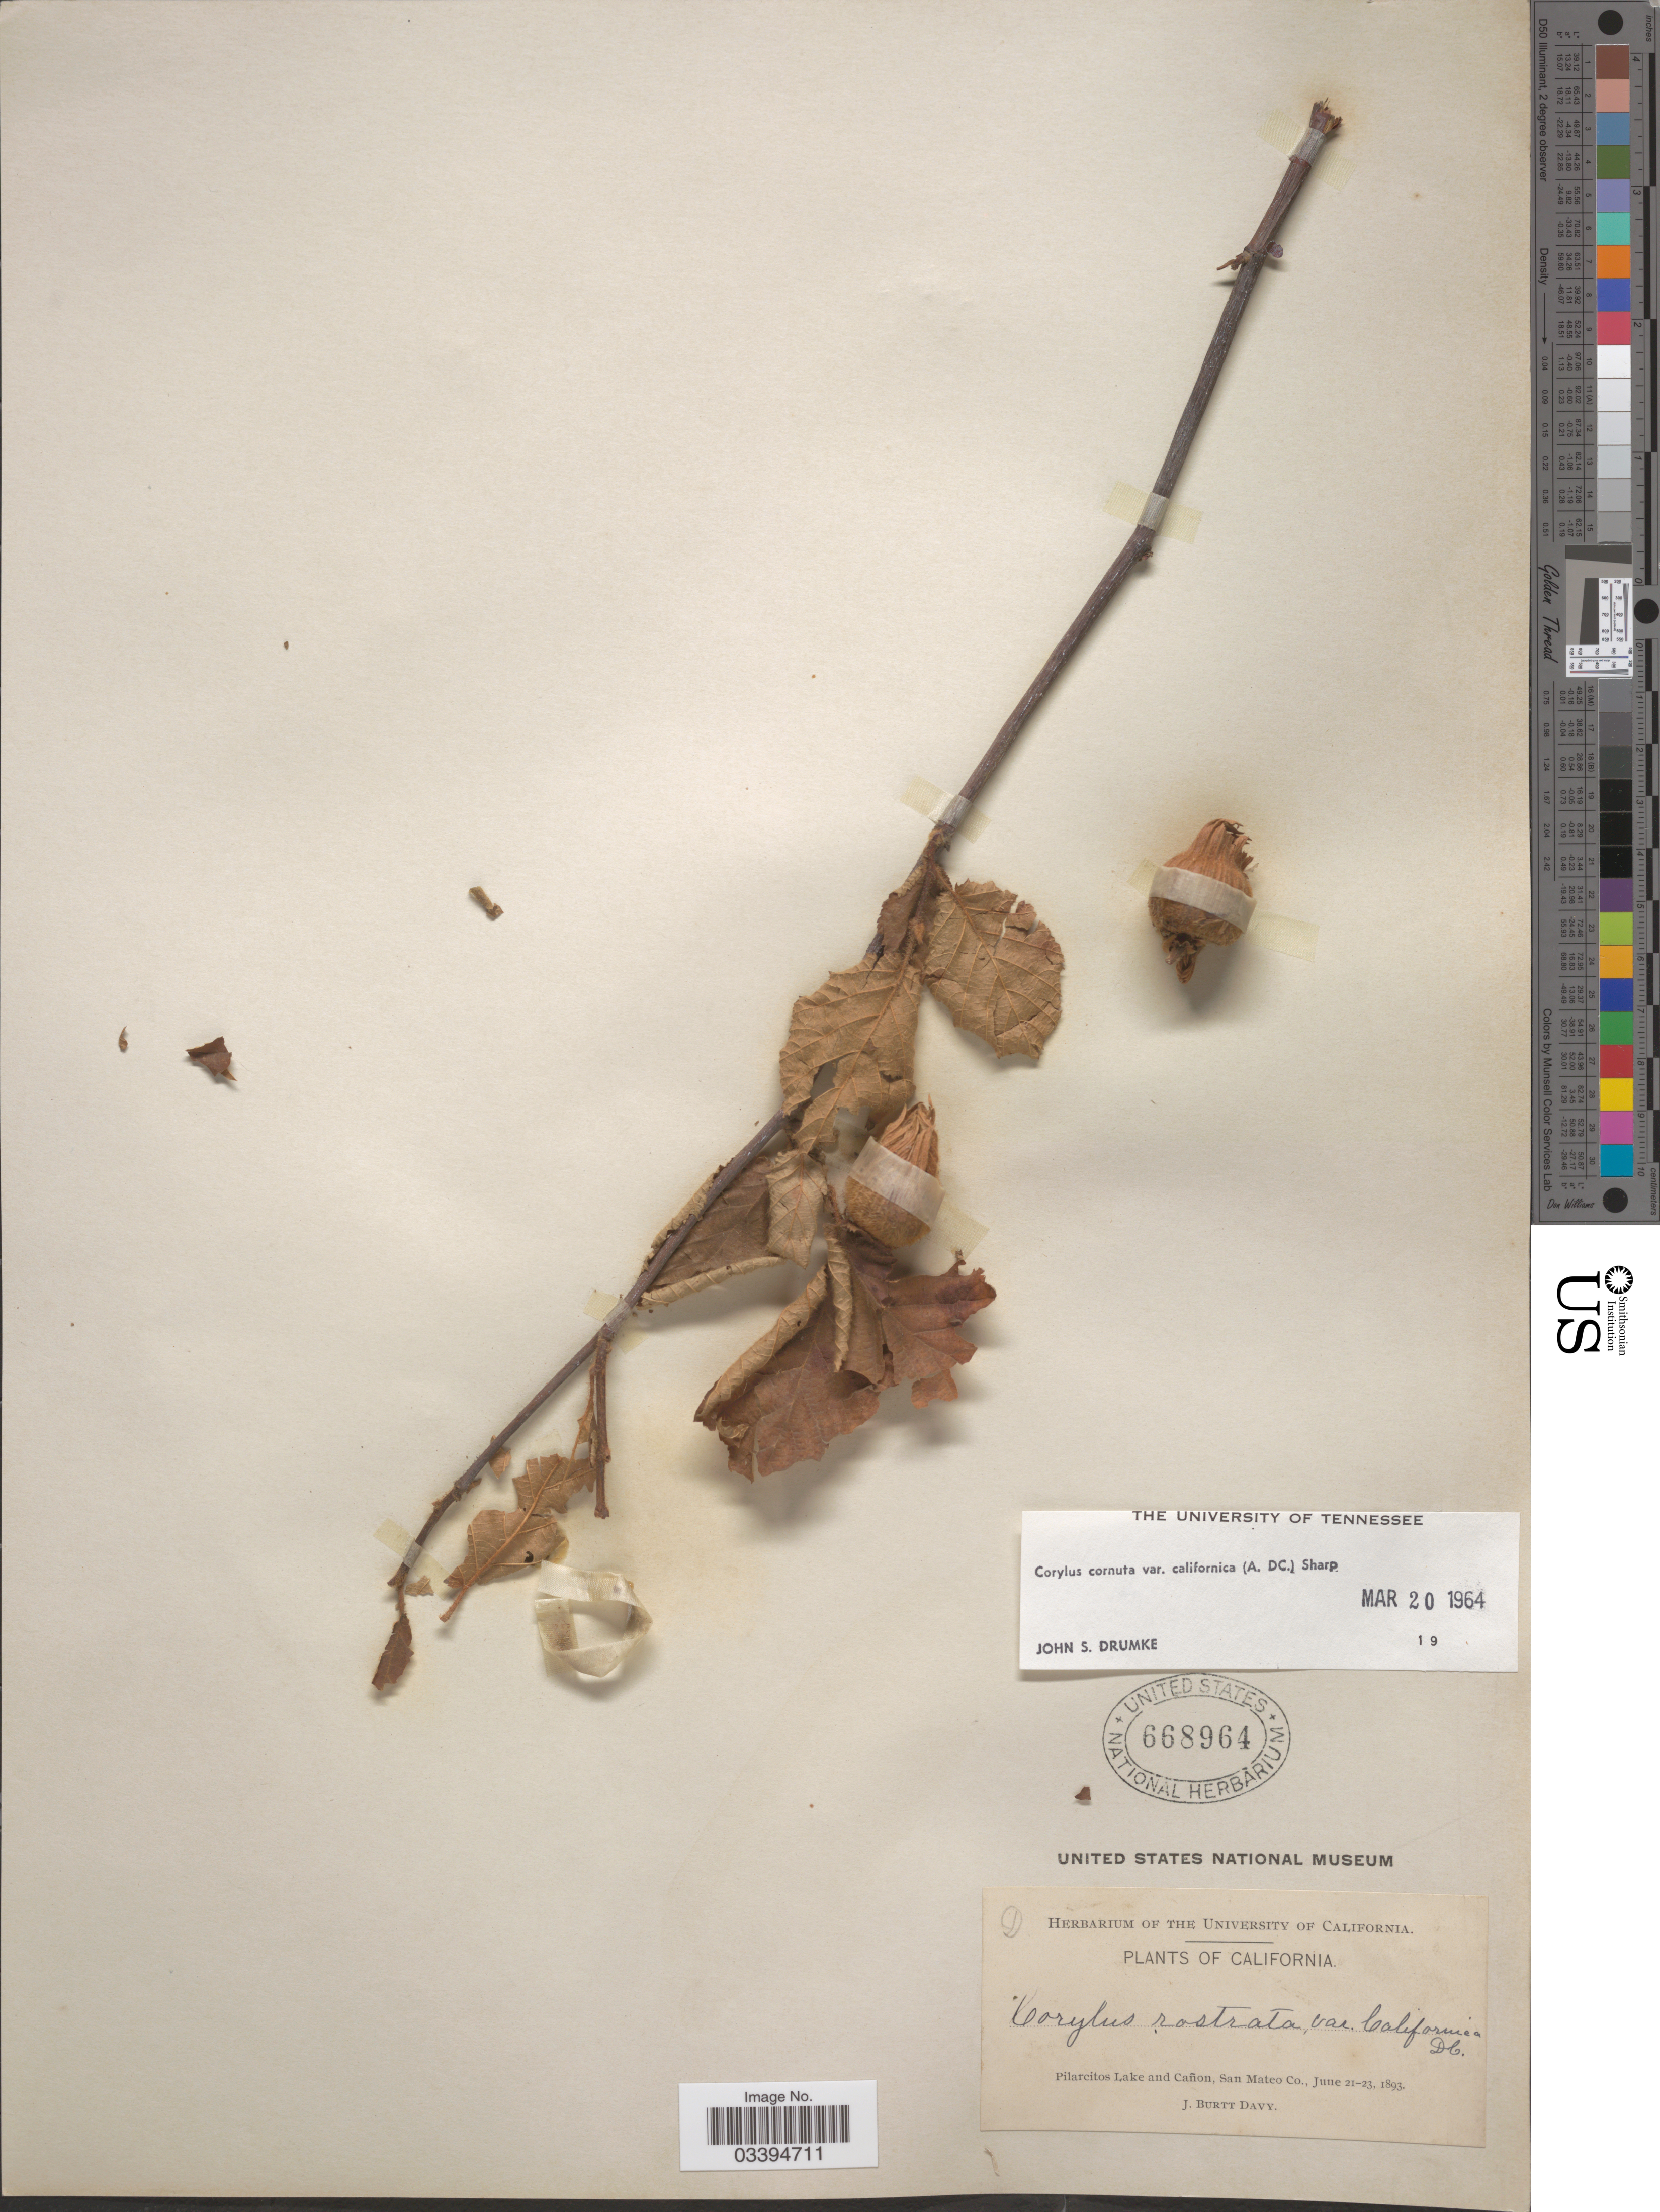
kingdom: Plantae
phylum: Tracheophyta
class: Magnoliopsida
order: Fagales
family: Betulaceae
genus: Corylus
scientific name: Corylus cornuta var. californica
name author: Marshall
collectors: J. Burtt Davy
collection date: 1893-06-21/1893-06-23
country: United States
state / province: California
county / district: San Mateo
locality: Pilarcitos Lake and Cañon, San Mateo Co.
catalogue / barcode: US 668964